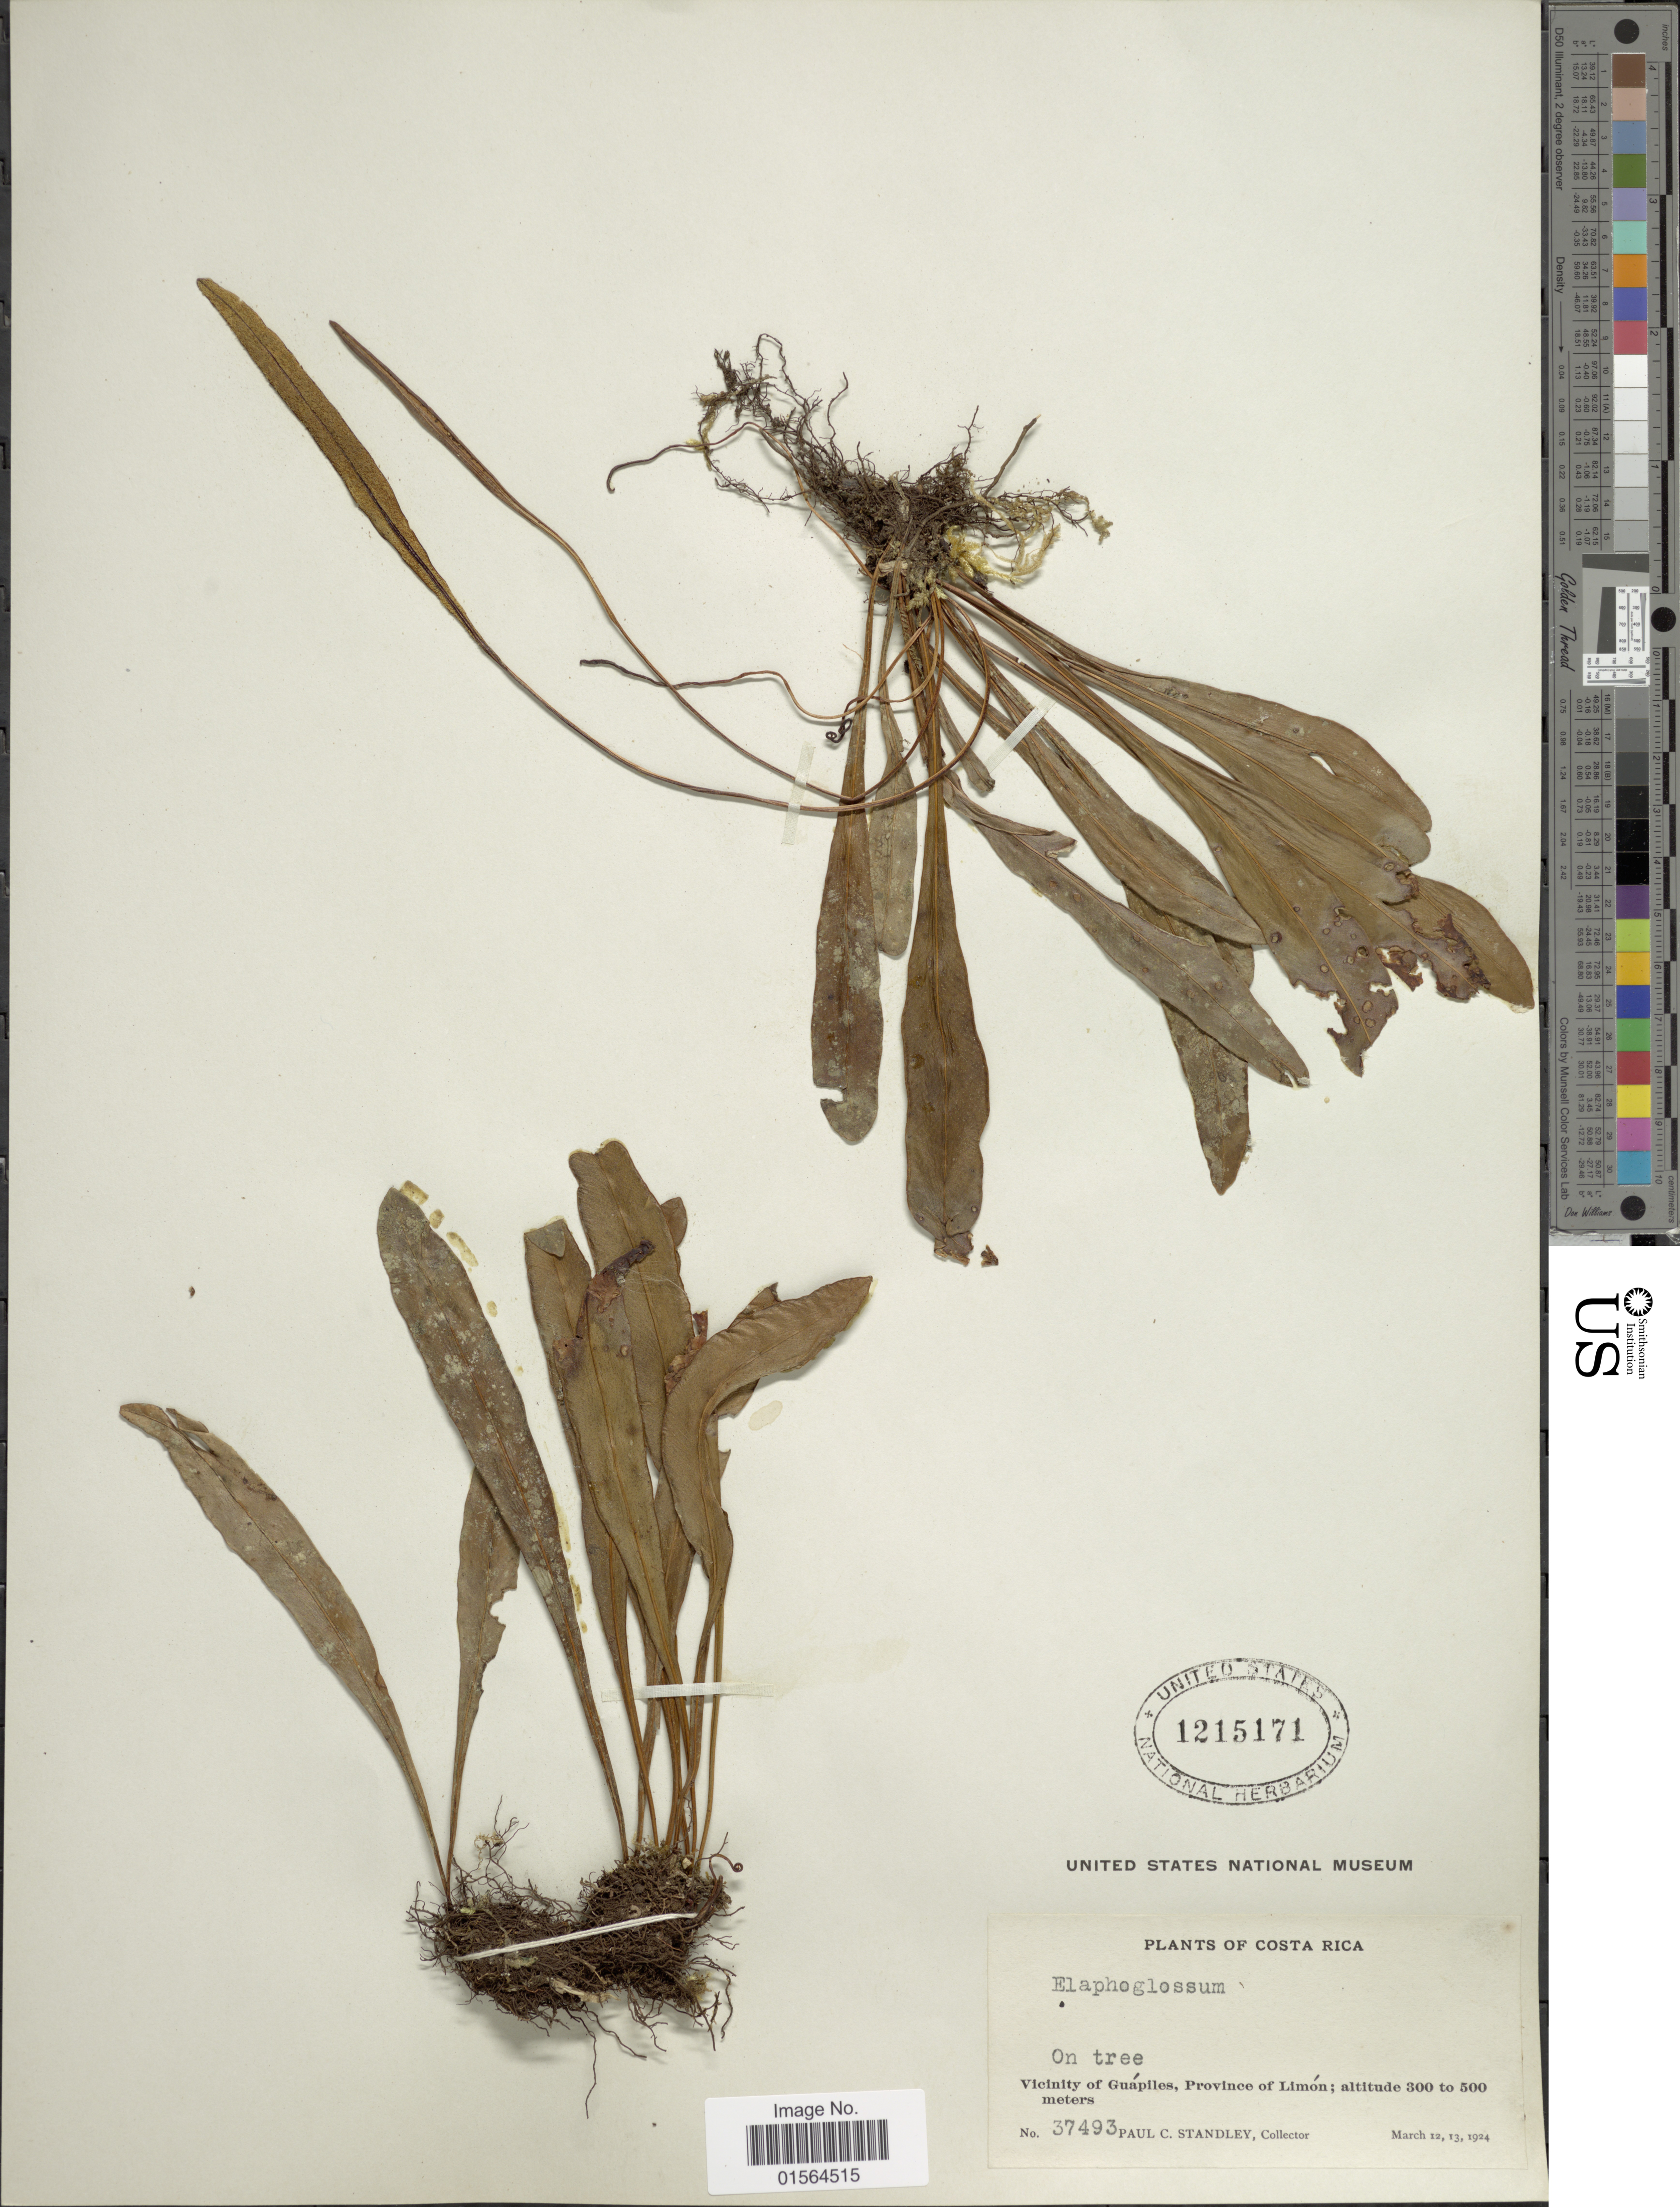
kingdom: Plantae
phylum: Tracheophyta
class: Polypodiopsida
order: Polypodiales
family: Dryopteridaceae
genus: Elaphoglossum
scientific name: Elaphoglossum palmense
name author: Christ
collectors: P. C. Standley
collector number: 37493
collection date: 1924-03-12/1924-03-13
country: Costa Rica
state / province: Limón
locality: Vicinity of Guapiles, Province of Limon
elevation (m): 300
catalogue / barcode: US 1215171